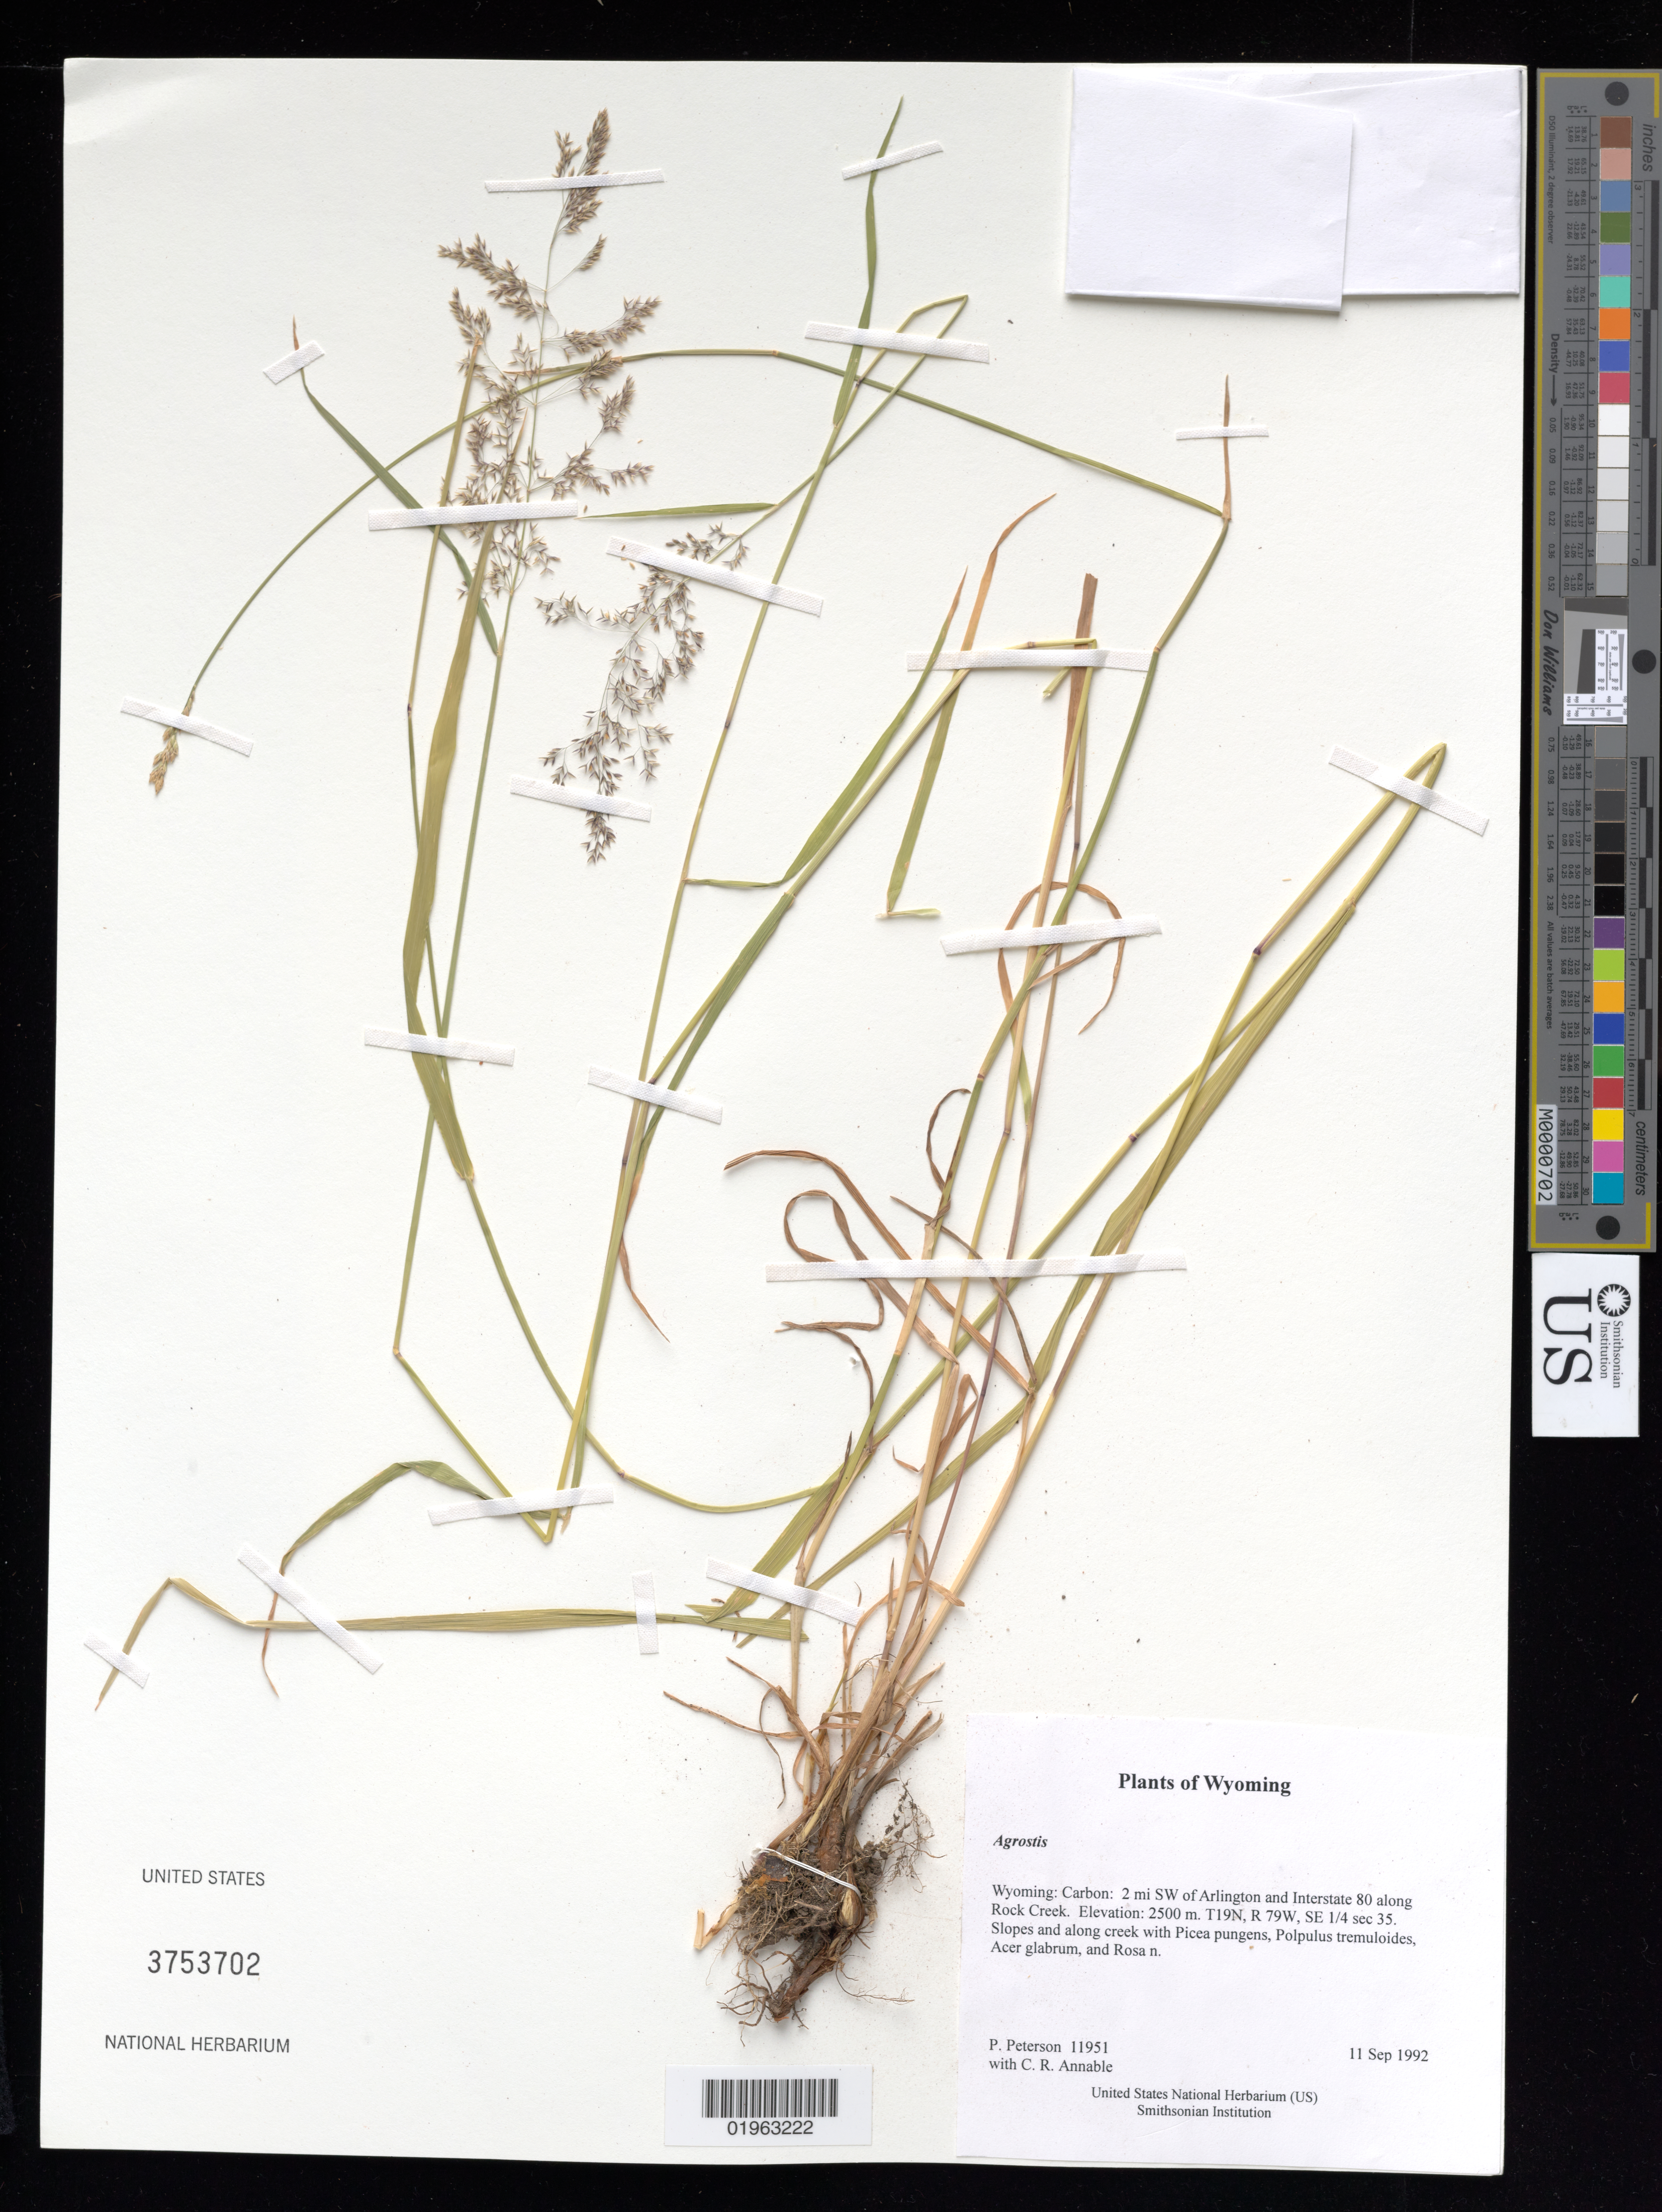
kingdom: Plantae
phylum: Tracheophyta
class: Liliopsida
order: Poales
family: Poaceae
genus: Agrostis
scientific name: Agrostis sp.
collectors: P. M. Peterson & C. R. Annable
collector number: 11951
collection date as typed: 11 Sep 1992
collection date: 1992-09-11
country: United States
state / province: Wyoming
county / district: Carbon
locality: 2 mi SW of Arlington and Interstate 80 along Rock Creek.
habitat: T19N, R 79W, SE 1/4 sec 35. Slopes and along creek with Picea pungens, Polpulus tremuloides, Acer glabrum, and Rosa n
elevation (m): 2500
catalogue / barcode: US 3753702